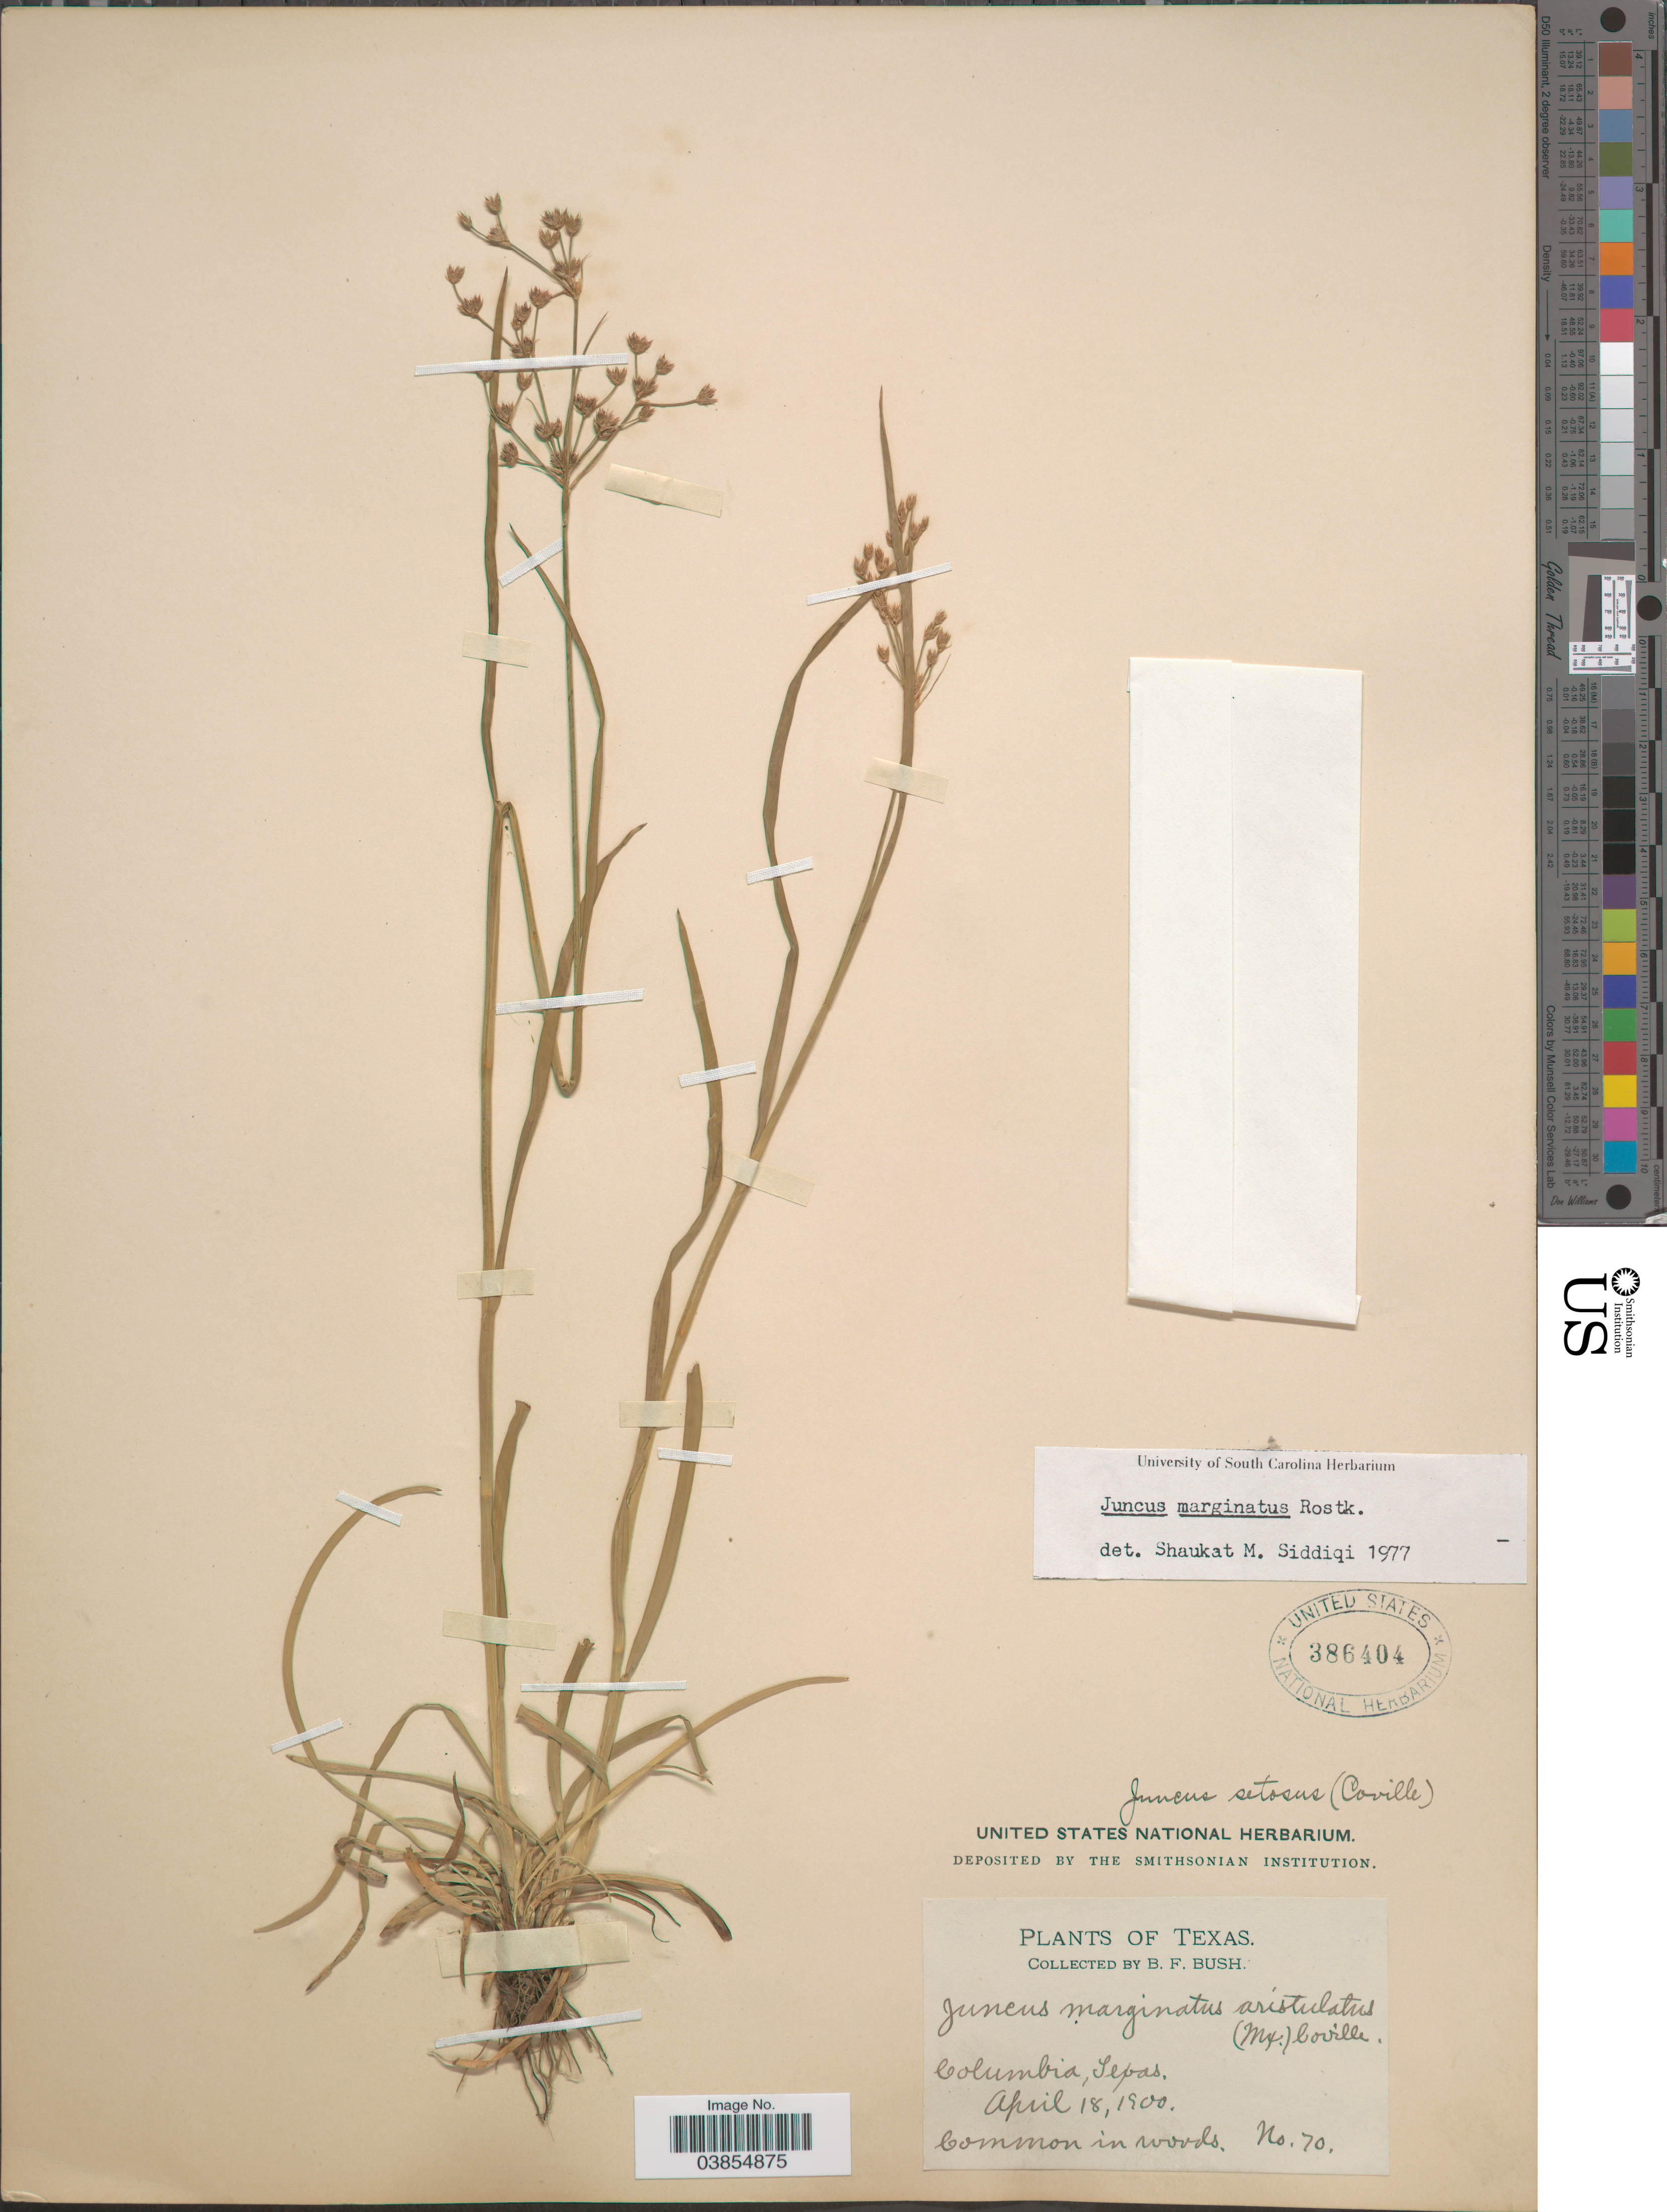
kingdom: Plantae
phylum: Tracheophyta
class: Liliopsida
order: Poales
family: Juncaceae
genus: Juncus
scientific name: Juncus marginatus var. setosus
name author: Coville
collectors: B. F. Bush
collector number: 70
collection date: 1900-04-18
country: United States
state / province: Texas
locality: Columbia, Tepas.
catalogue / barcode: US 386404